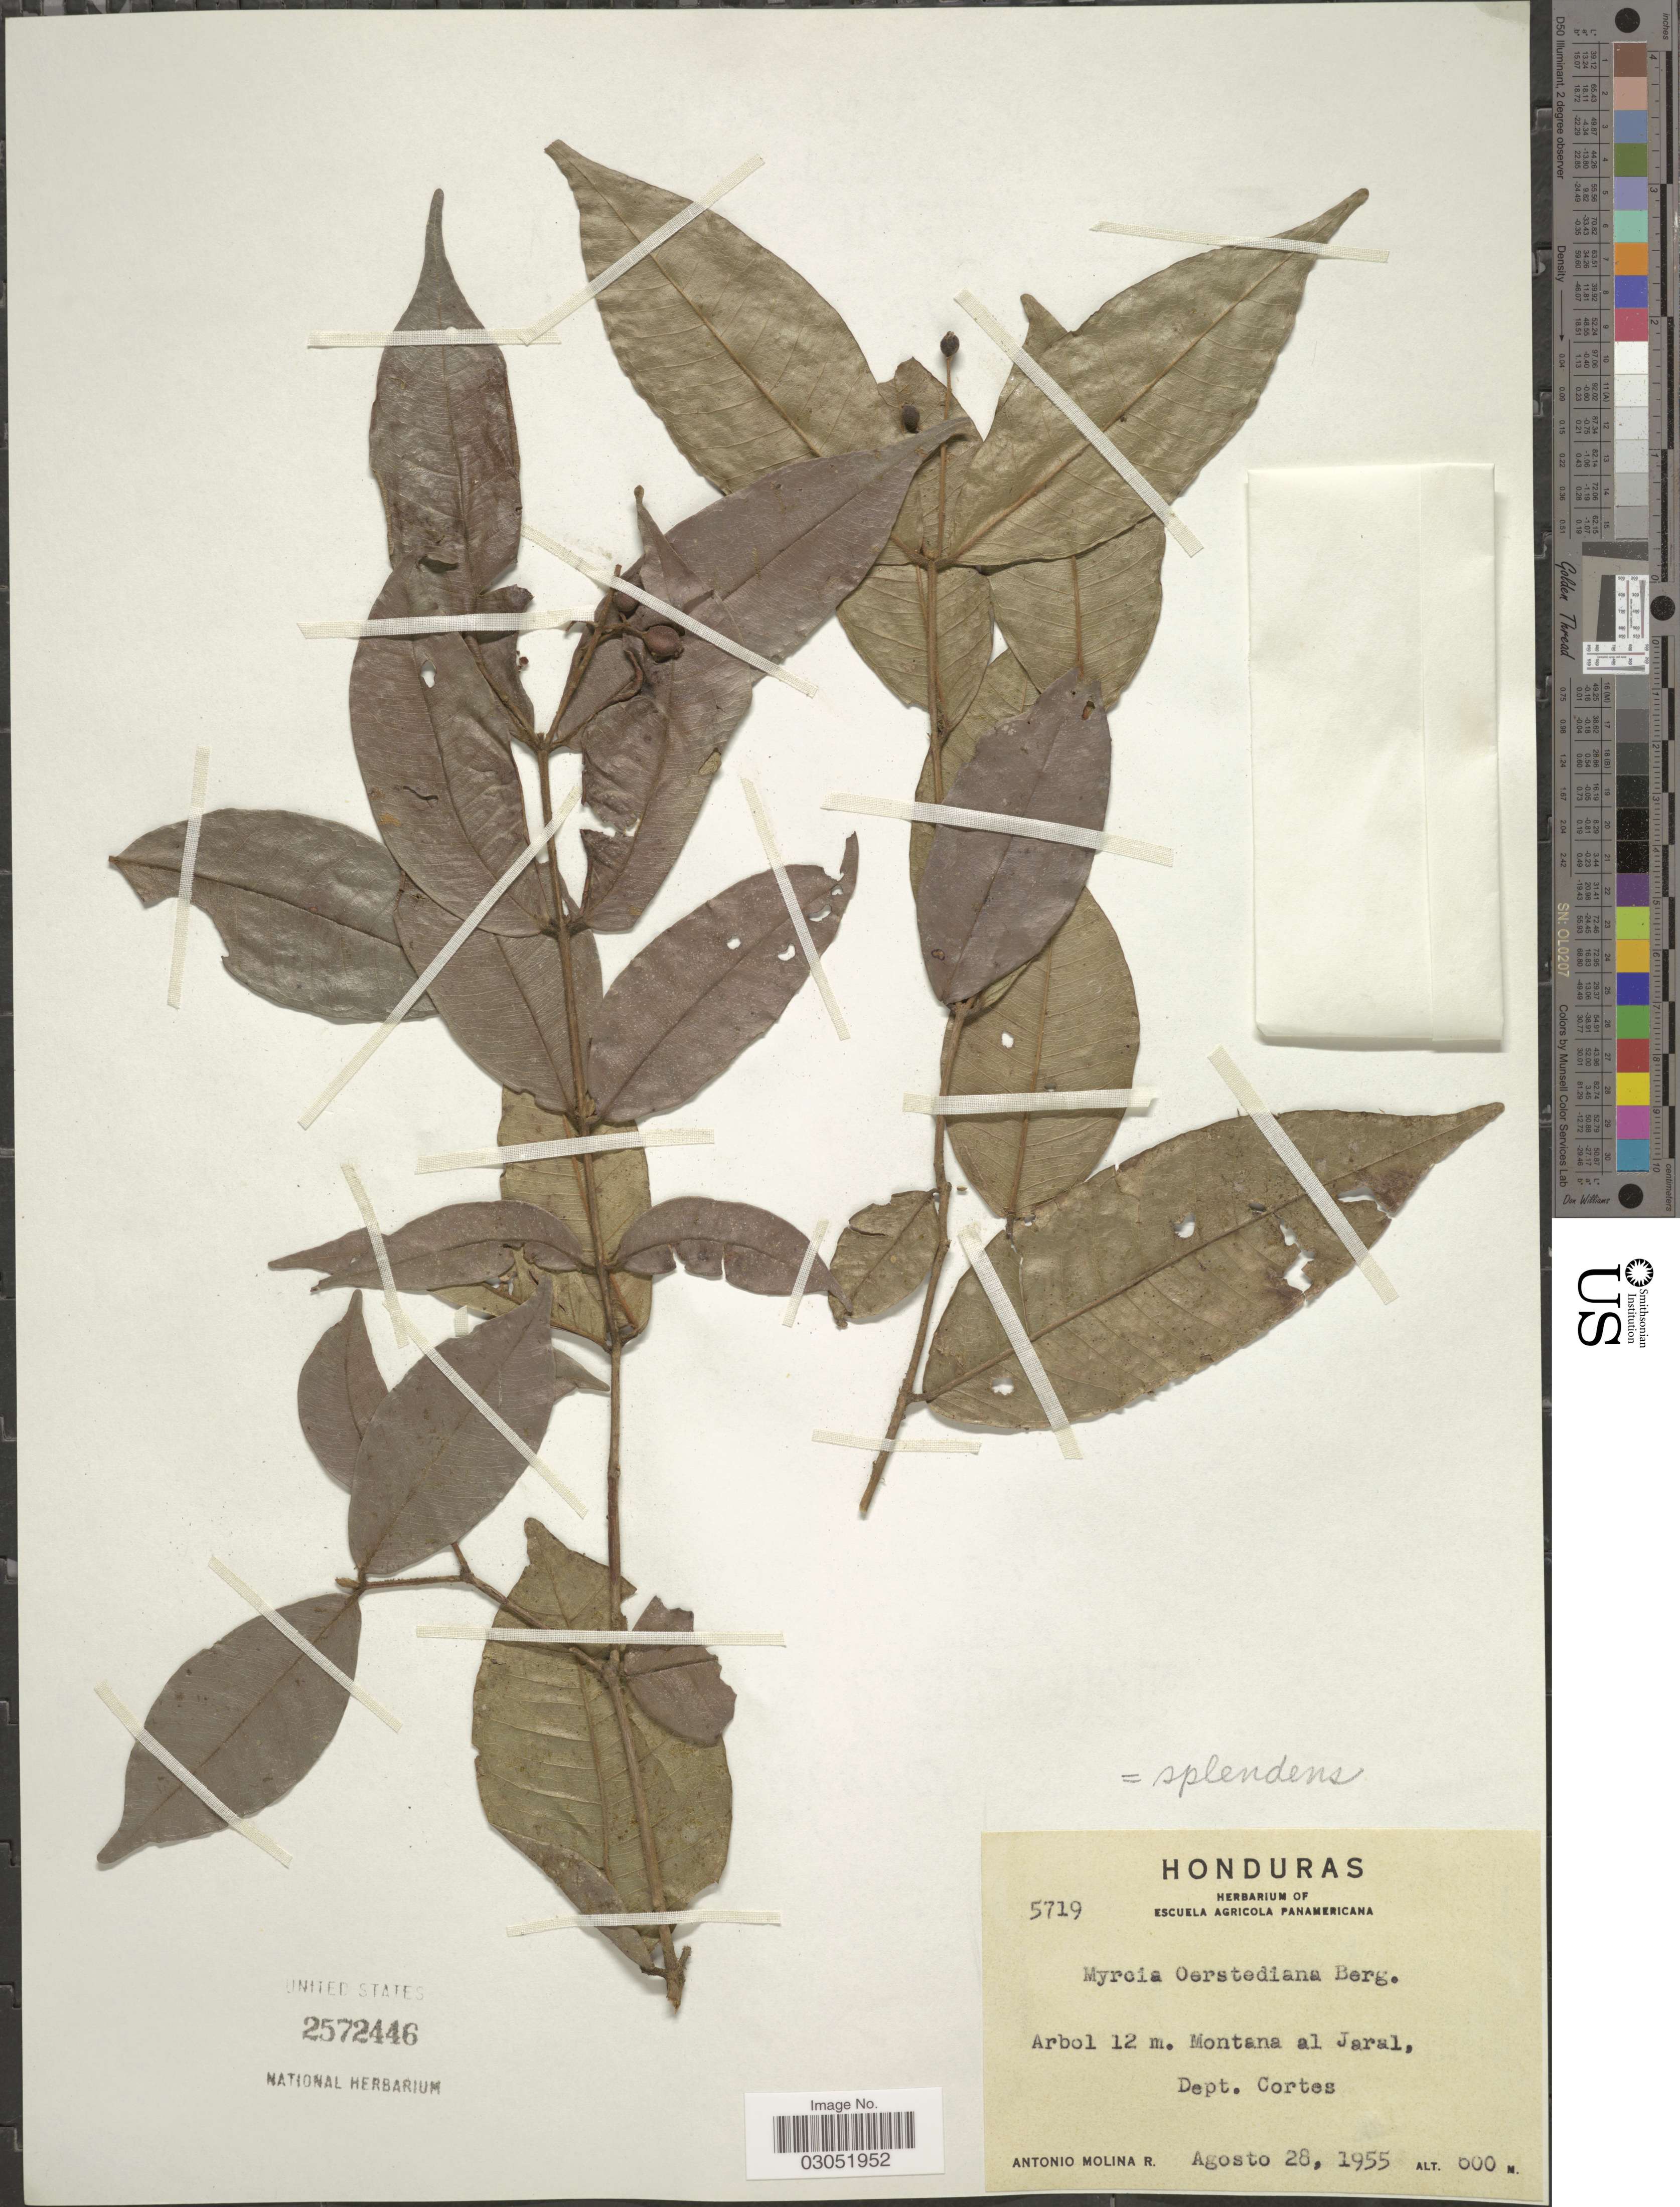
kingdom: Plantae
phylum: Tracheophyta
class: Magnoliopsida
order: Myrtales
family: Myrtaceae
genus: Myrcia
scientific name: Myrcia splendens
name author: (Sw.) DC.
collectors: A. Molina R.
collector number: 5719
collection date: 1955-08-28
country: Honduras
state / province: Cortés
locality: Montana al Jaral, Dept. Cortes.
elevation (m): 600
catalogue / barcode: US 2572446